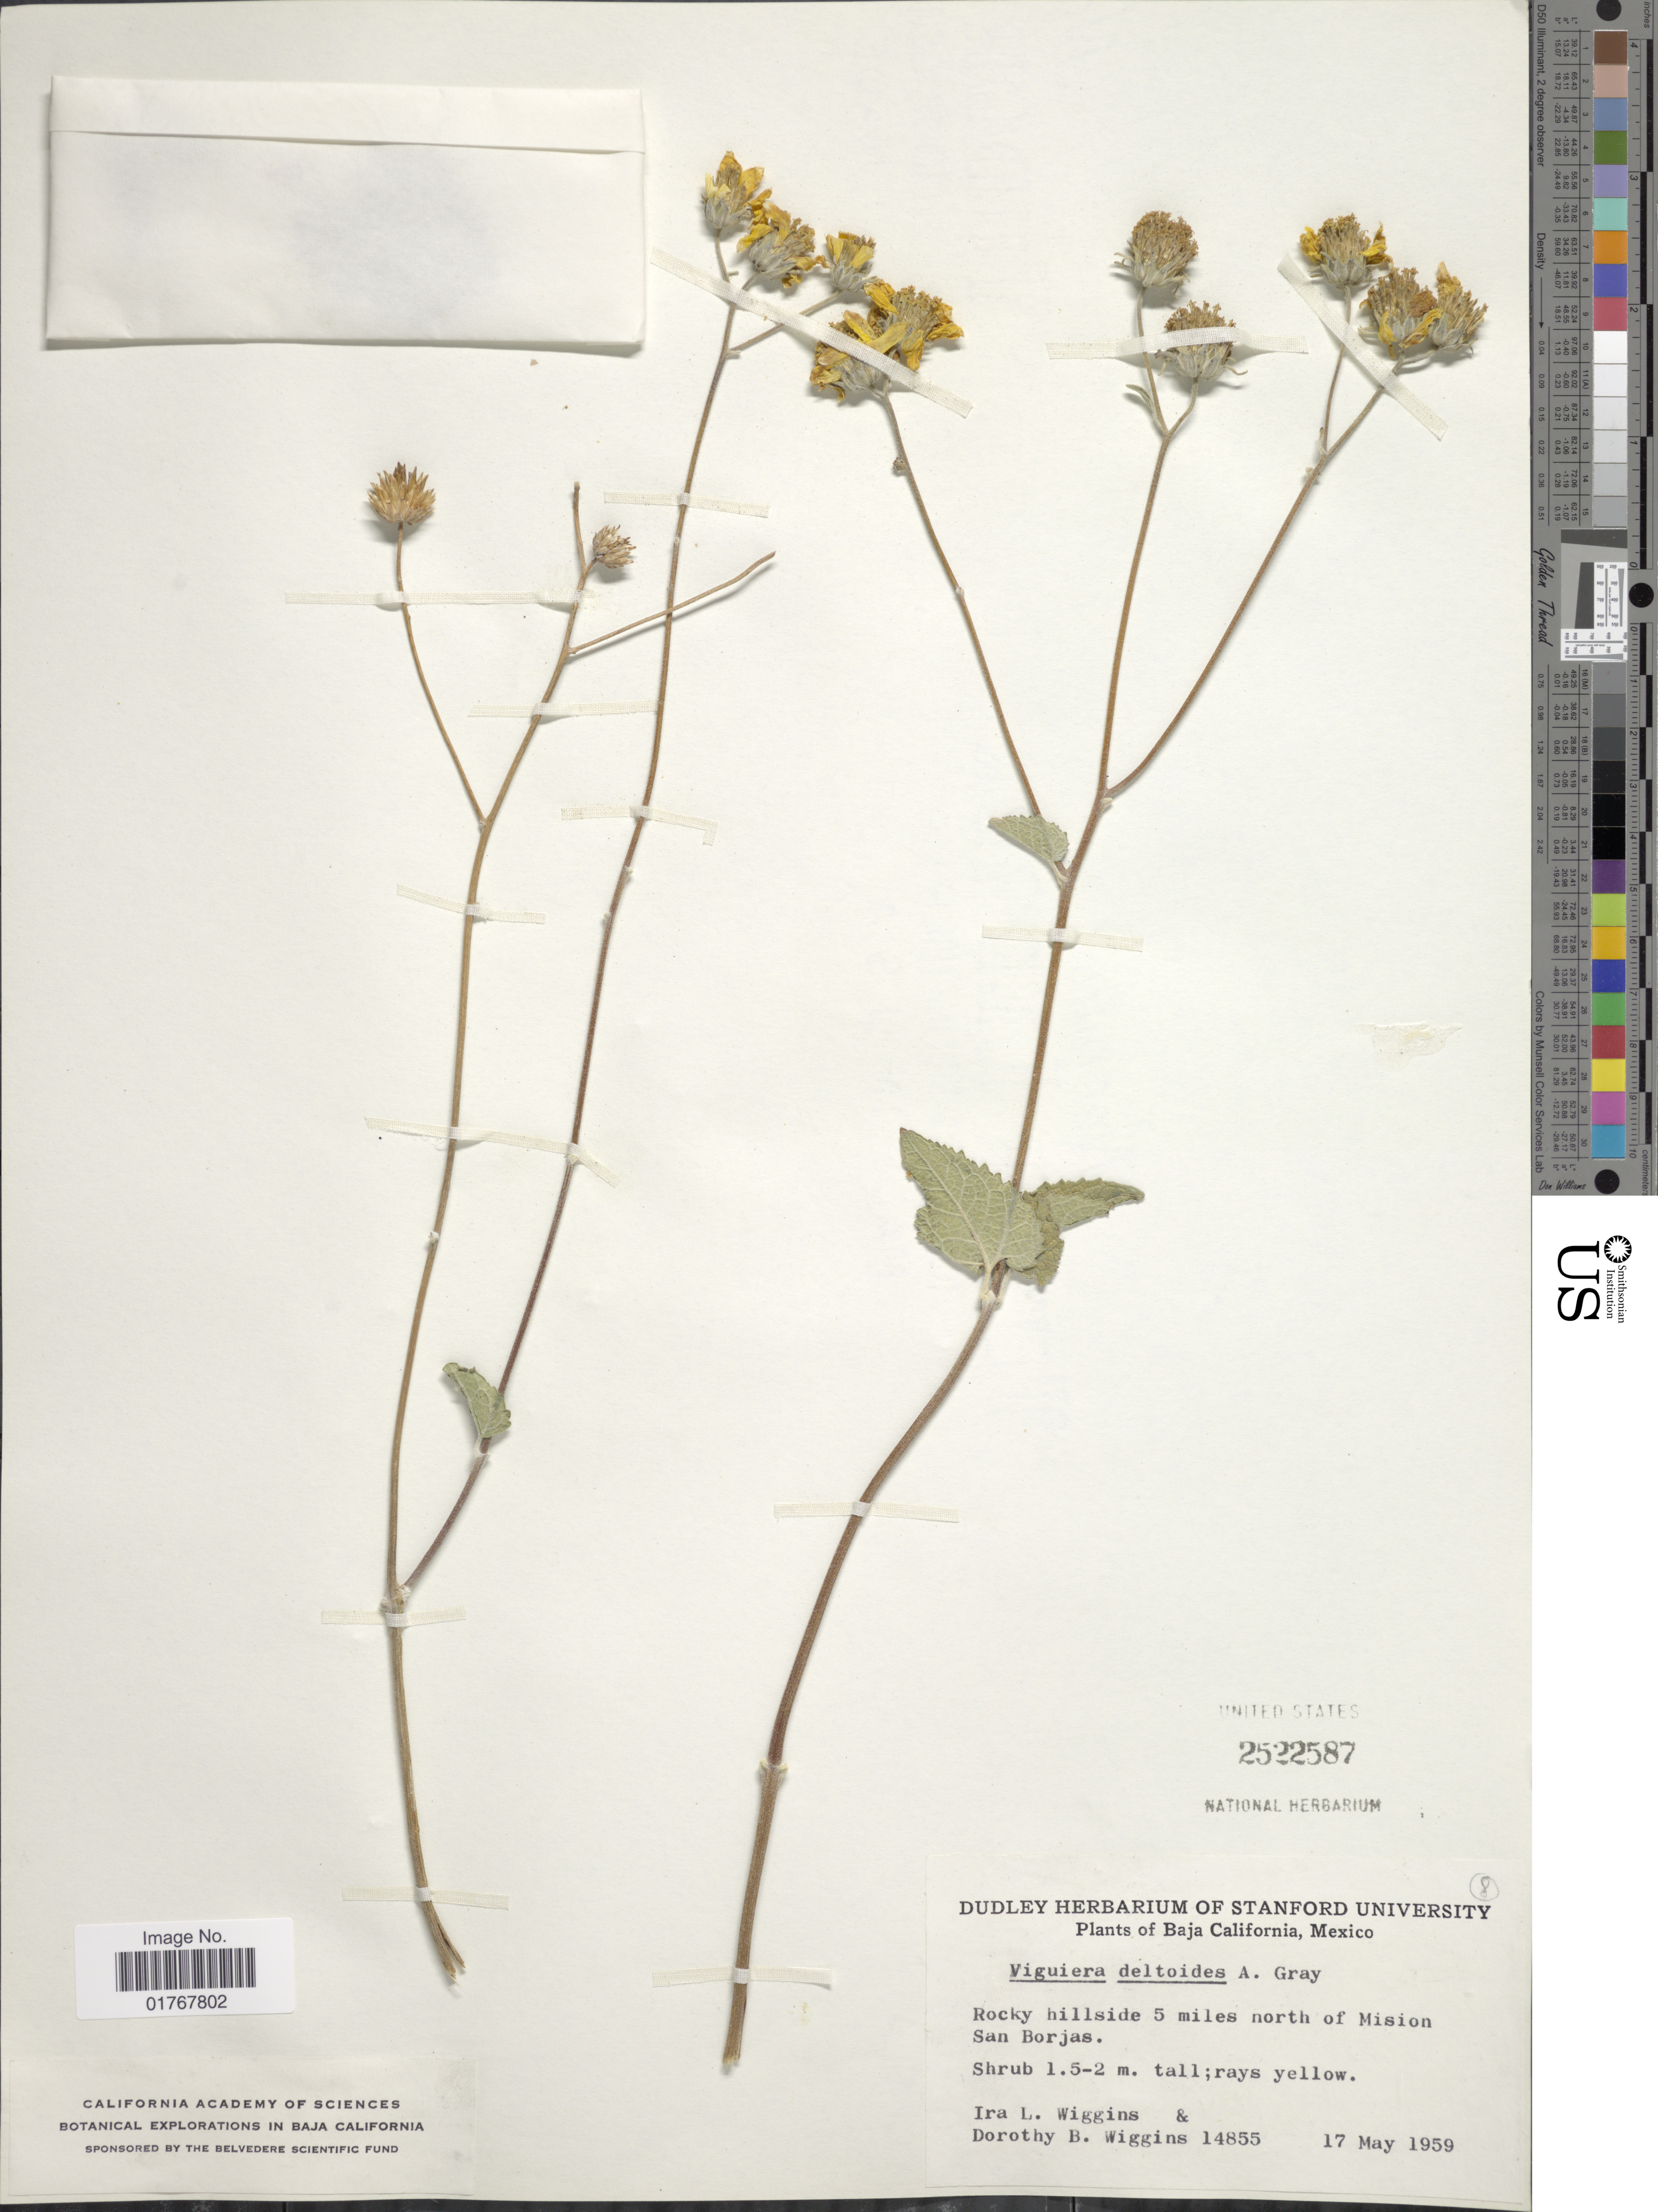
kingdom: Plantae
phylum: Tracheophyta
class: Magnoliopsida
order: Asterales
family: Asteraceae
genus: Viguiera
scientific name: Viguiera deltoidea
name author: A. Gray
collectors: I. L. Wiggins & D. B. Wiggins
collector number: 14855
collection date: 1959-05-17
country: Mexico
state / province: Baja California Sur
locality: Rocky hillside 5 miles north of Mision San Borjas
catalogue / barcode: US 2522587